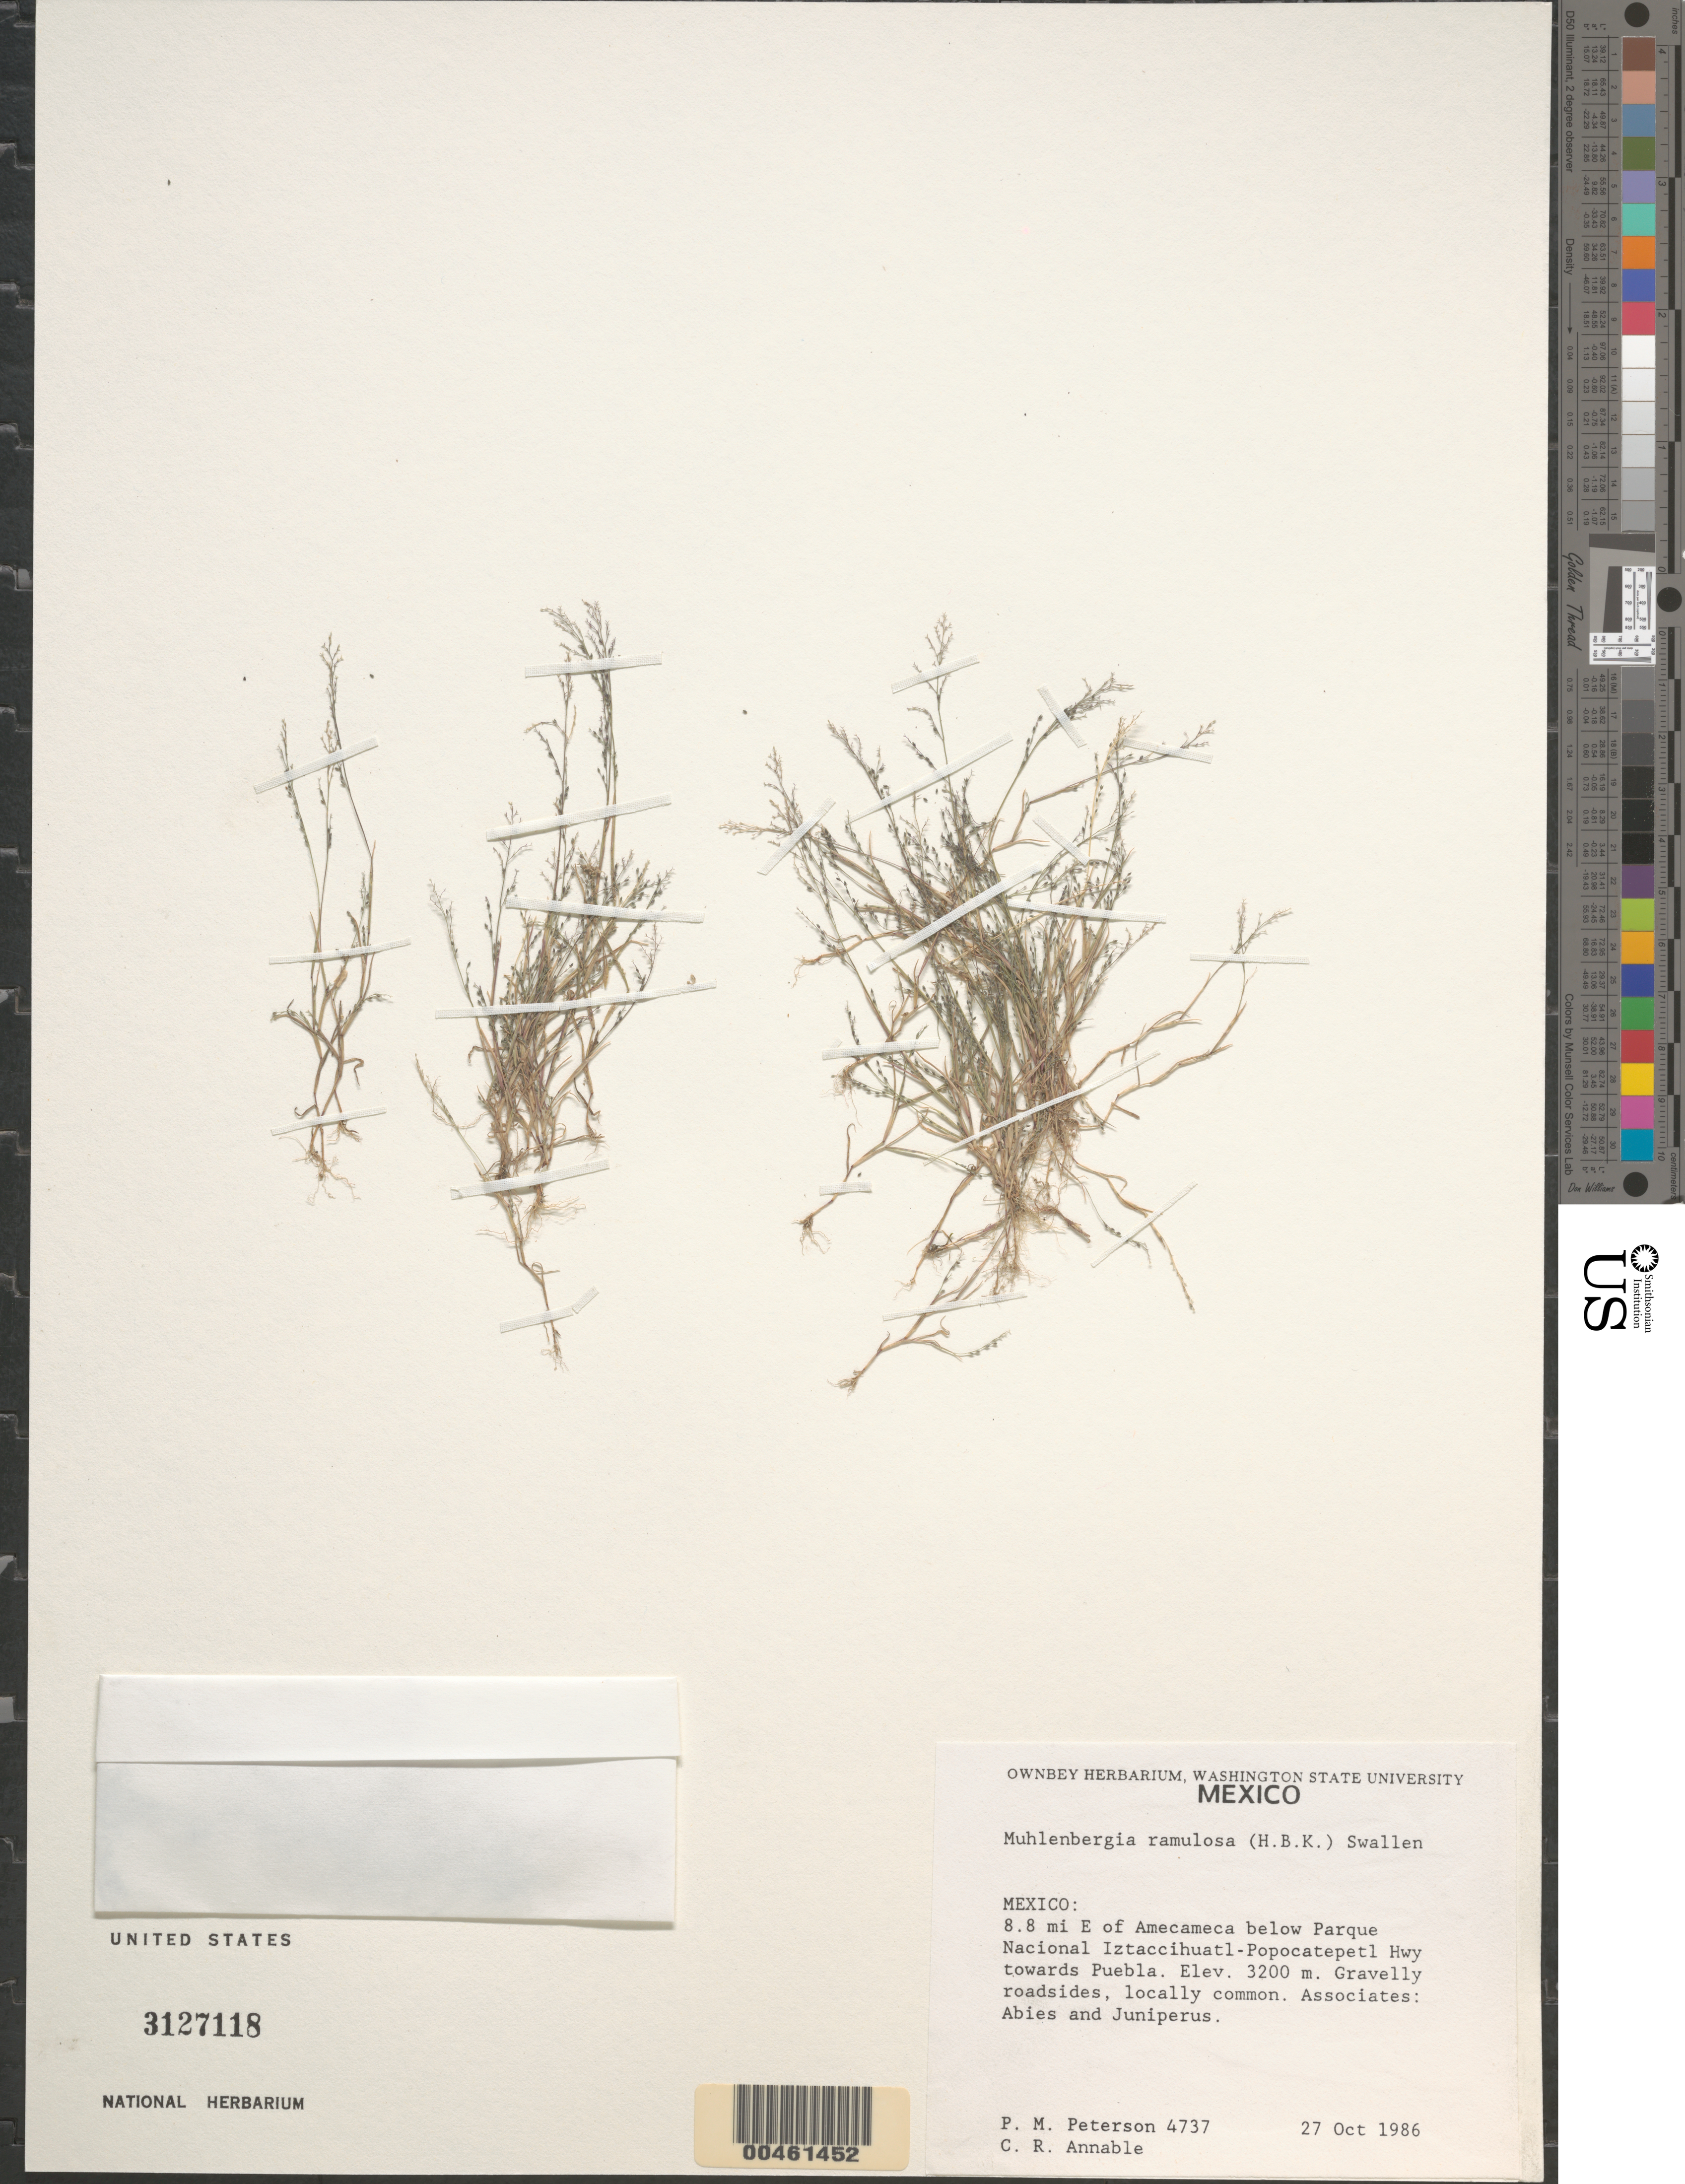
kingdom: Plantae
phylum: Tracheophyta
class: Liliopsida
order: Poales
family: Poaceae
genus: Muhlenbergia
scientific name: Muhlenbergia ramulosa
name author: (Kunth) Swallen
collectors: P. M. Peterson & C. R. Annable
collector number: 04737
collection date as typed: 27 Oct 1986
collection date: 1986-10-27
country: Mexico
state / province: México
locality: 8.8 miles E of Amecameca below Parque Nacional Iztaccihuatl - Popocatepetl on Hwy towards Puebla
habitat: Gravelly roadsides, associated with Abies and Juniperus.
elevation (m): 3200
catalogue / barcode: US 3127118